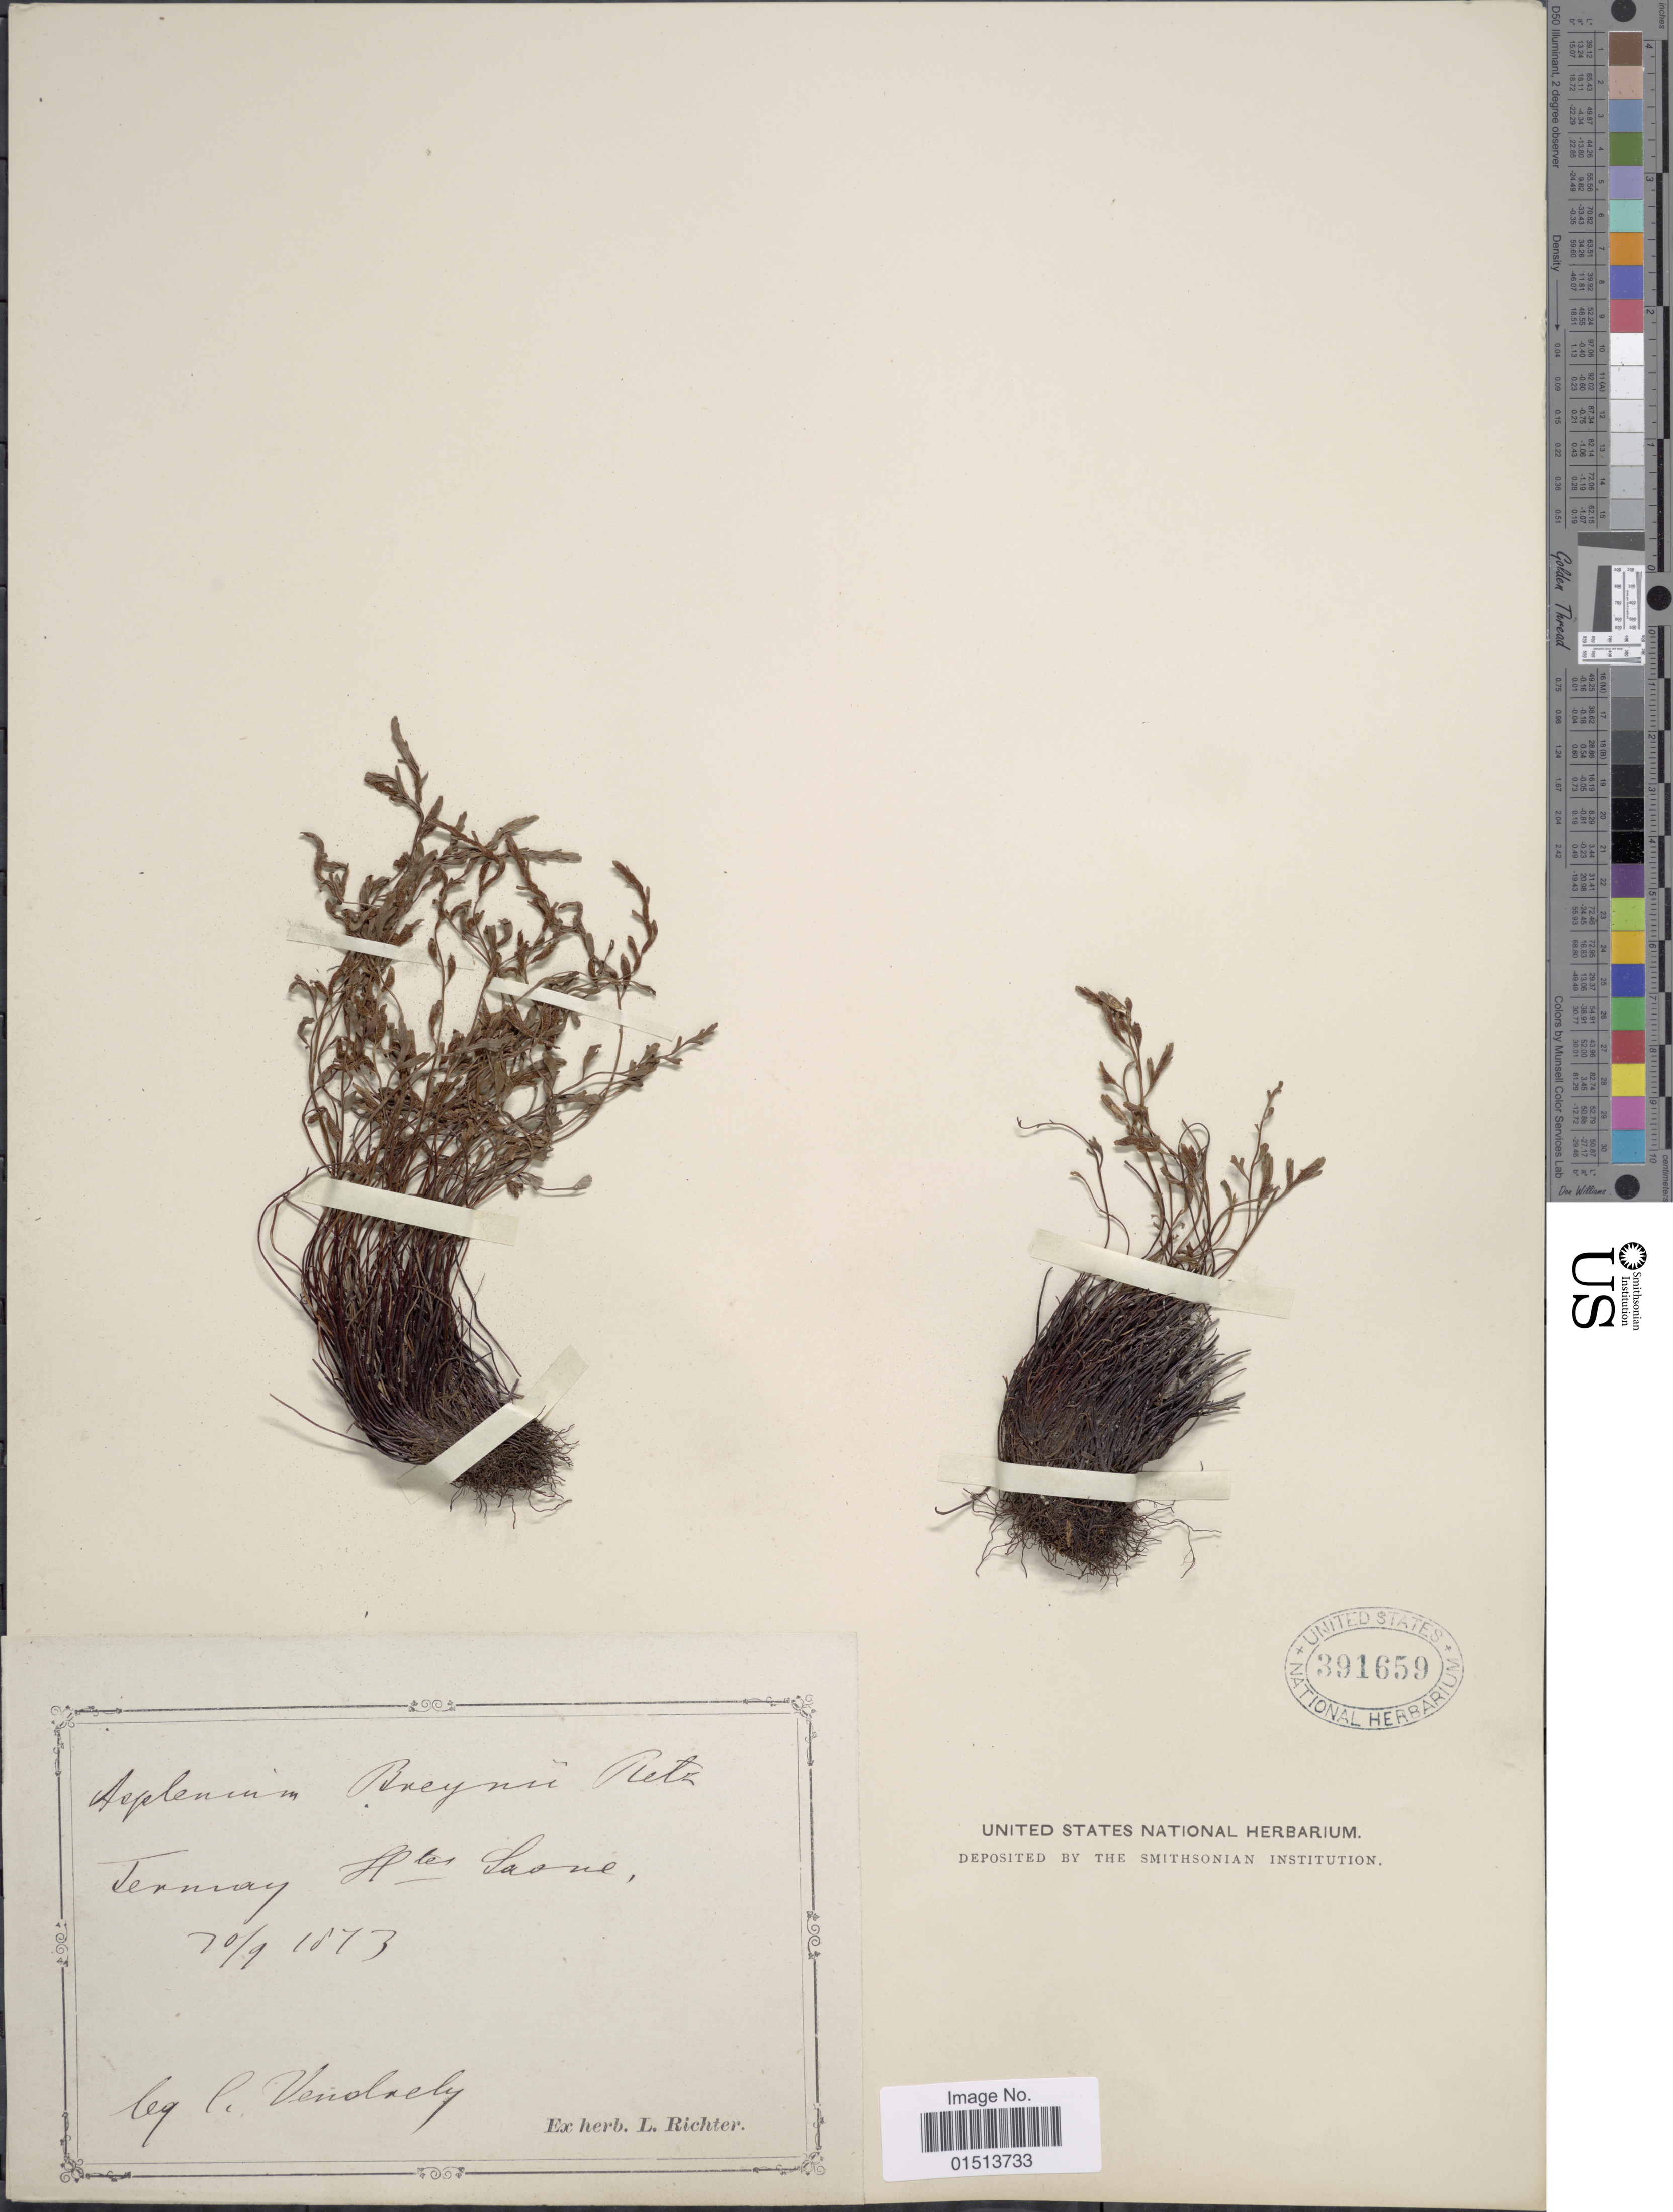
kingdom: Plantae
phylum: Tracheophyta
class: Polypodiopsida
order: Polypodiales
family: Aspleniaceae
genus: Asplenium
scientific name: Asplenium alternifolium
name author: Jacq.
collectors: C. Vendrely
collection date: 1873-09-30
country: France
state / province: Bourgogne-Franche-Comté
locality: Termay, Hiter Saone. [interpreted]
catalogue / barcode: US 391659